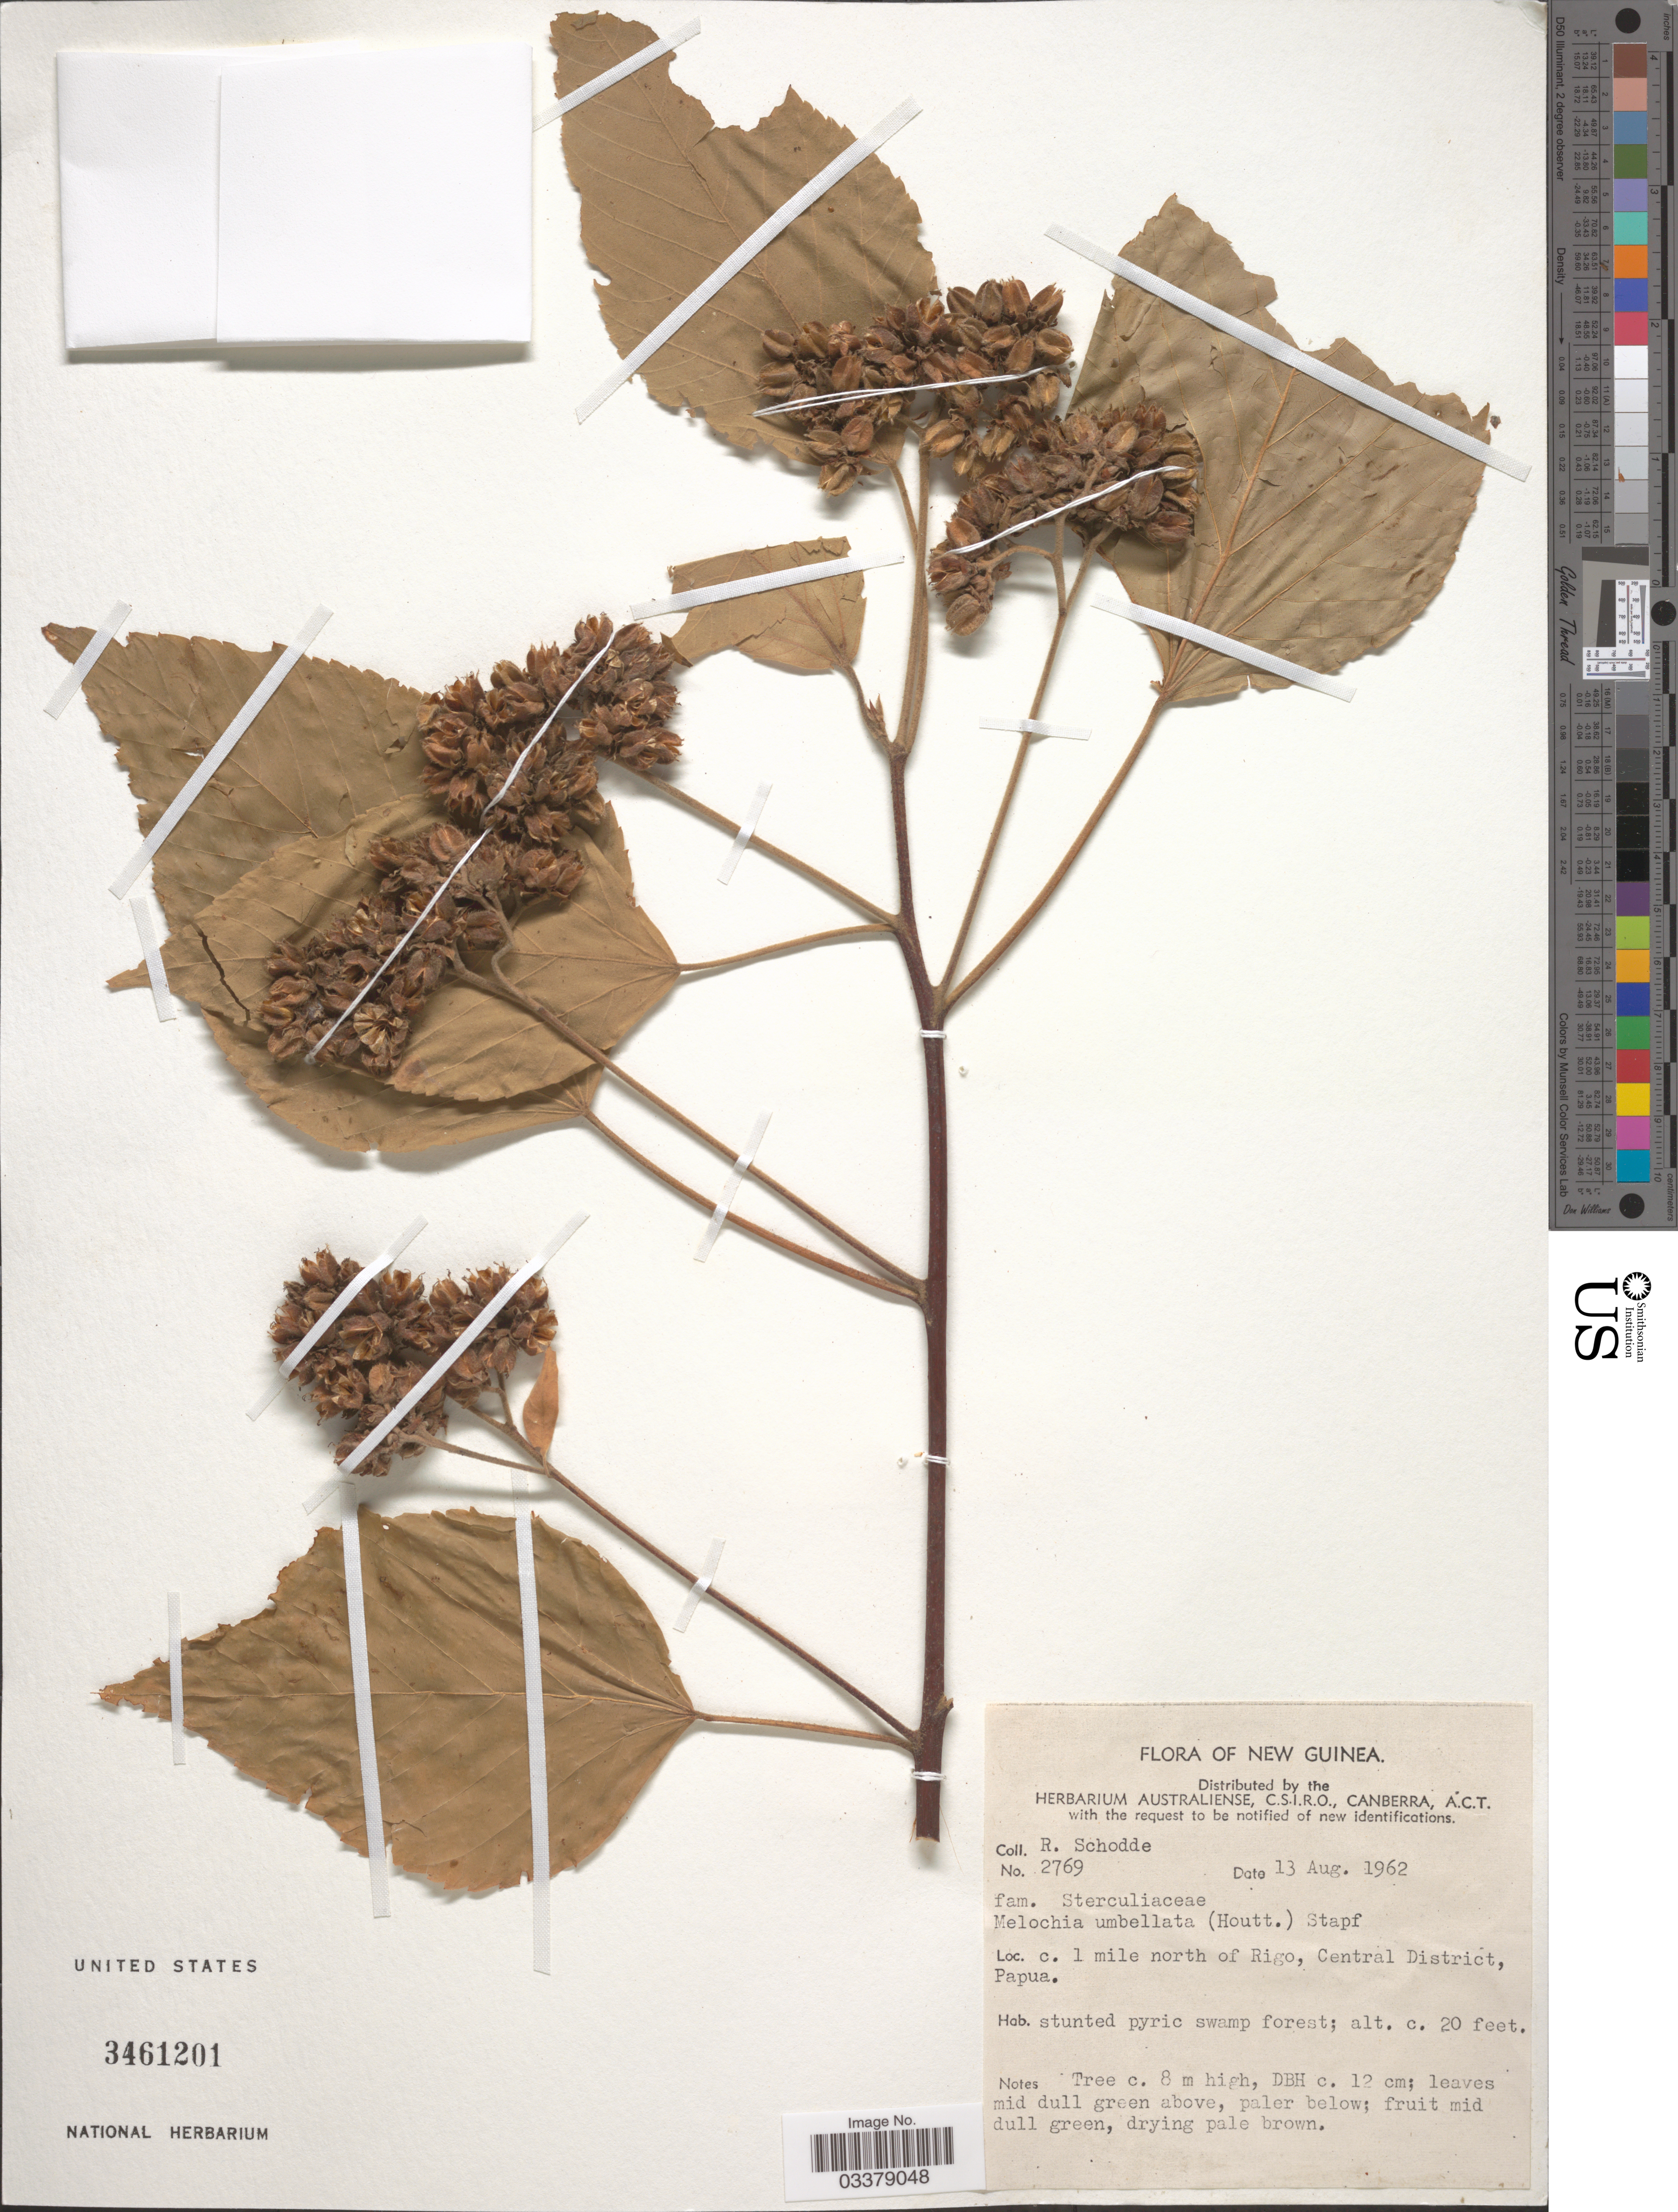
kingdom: Plantae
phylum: Tracheophyta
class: Magnoliopsida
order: Malvales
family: Malvaceae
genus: Melochia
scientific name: Melochia umbellata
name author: Stapf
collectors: R. Schodde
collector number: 2769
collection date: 1962-08-13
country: Papua New Guinea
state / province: Central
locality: New Guinea. c. 1 mile north of Rigo, Central District, Papua.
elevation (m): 6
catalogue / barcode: US 3461201